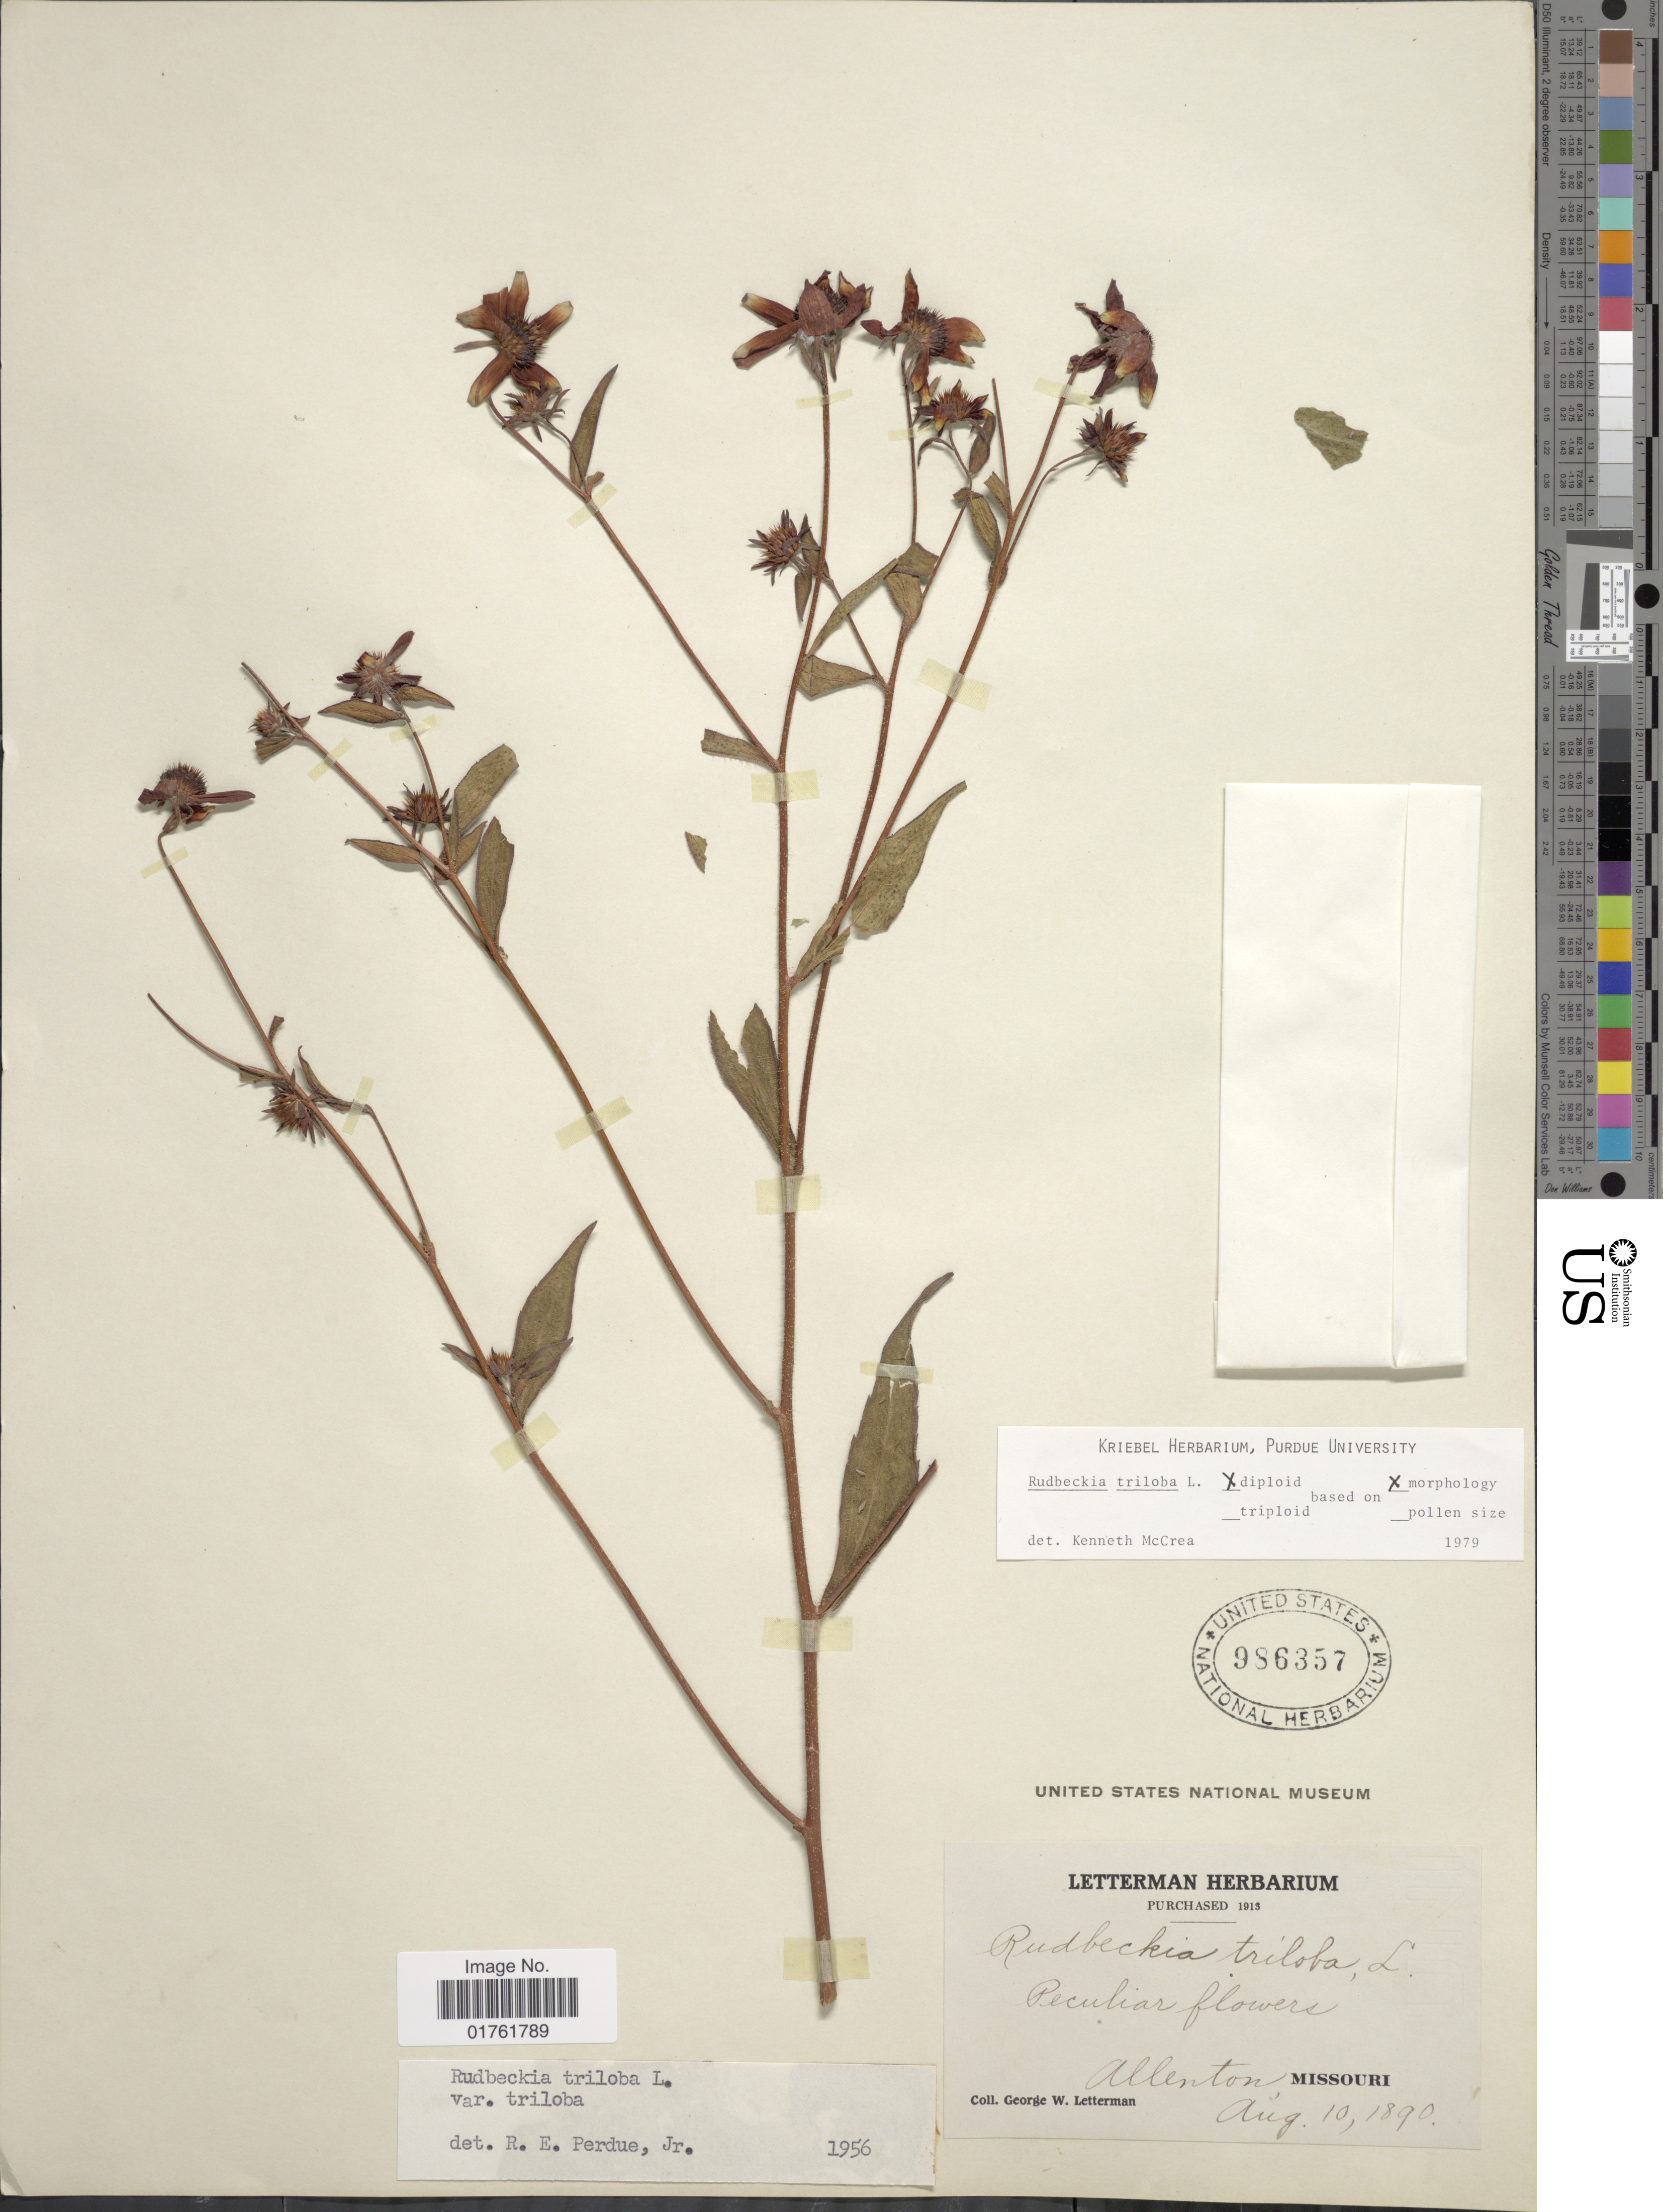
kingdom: Plantae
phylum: Tracheophyta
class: Magnoliopsida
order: Asterales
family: Asteraceae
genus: Rudbeckia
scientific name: Rudbeckia triloba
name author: L.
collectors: G. W. Letterman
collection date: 1890-08-10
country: United States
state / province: Missouri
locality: Peculiar flower, Allenton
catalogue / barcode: US 986357